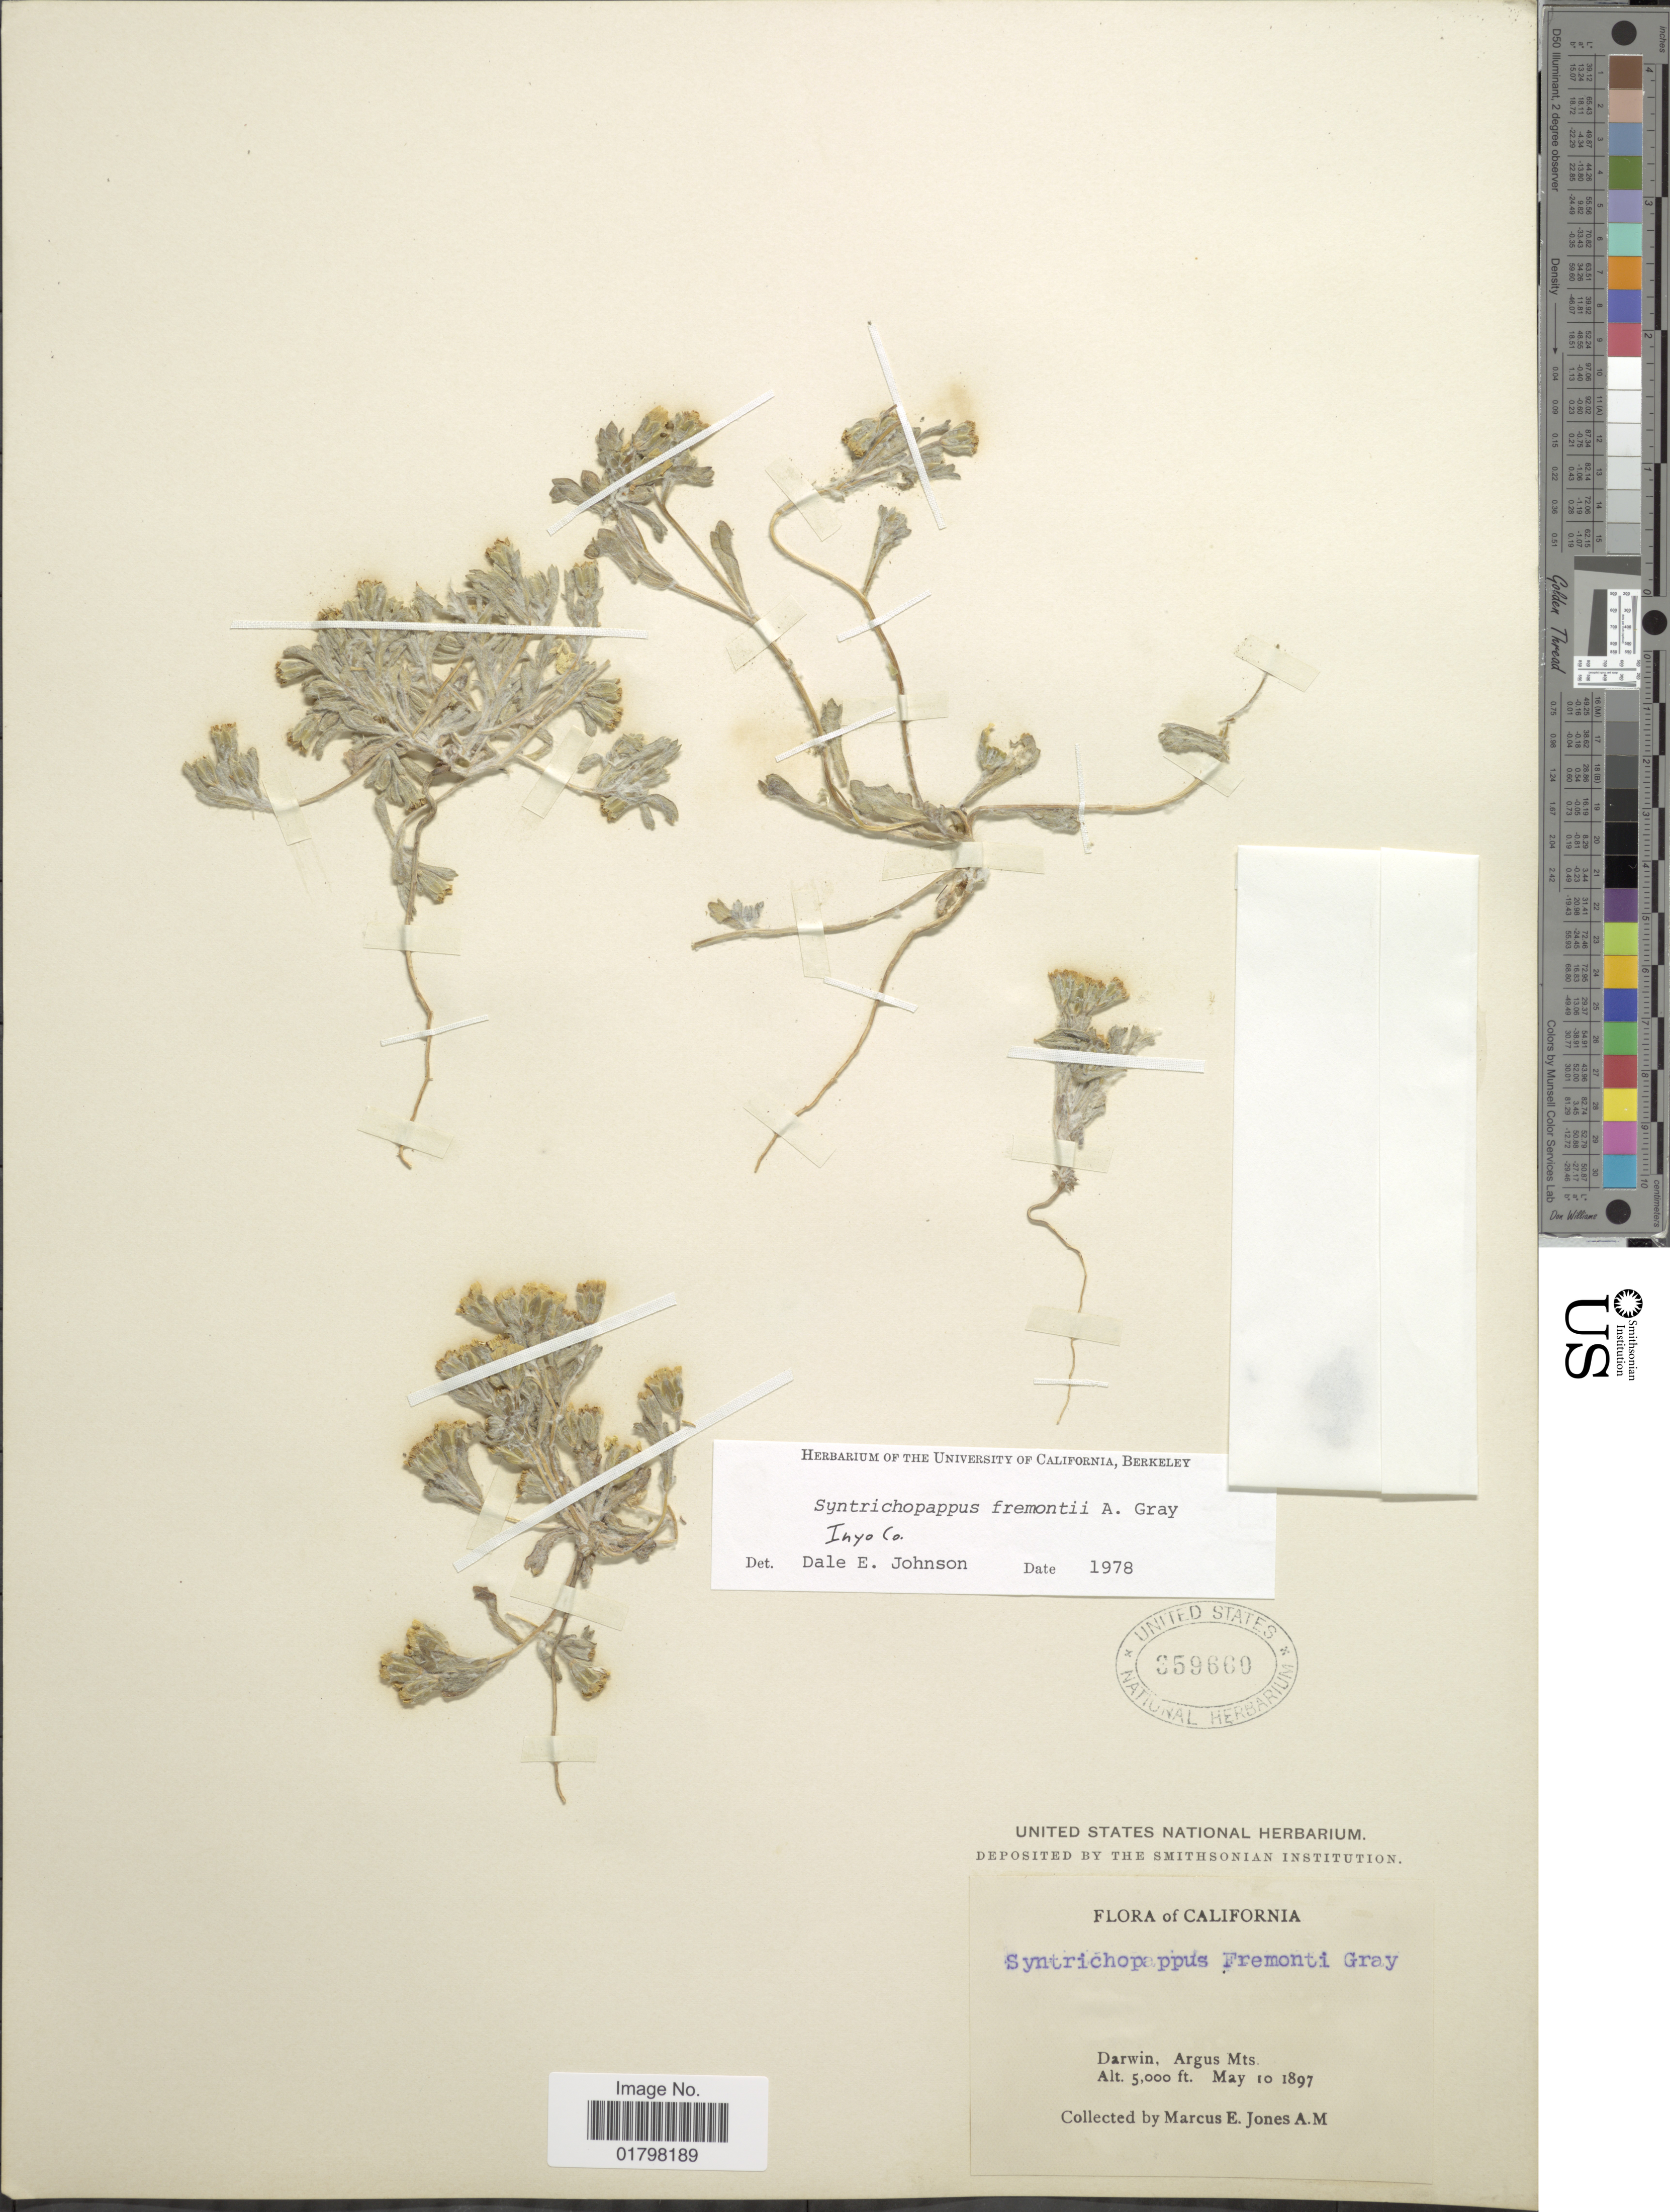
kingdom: Plantae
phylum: Tracheophyta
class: Magnoliopsida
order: Asterales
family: Asteraceae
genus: Syntrichopappus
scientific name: Syntrichopappus fremontii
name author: A. Gray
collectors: M. E. Jones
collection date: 1897-05-10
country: United States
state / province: California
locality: Darwin, Argus Mts.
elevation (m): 1524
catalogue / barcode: US 359660